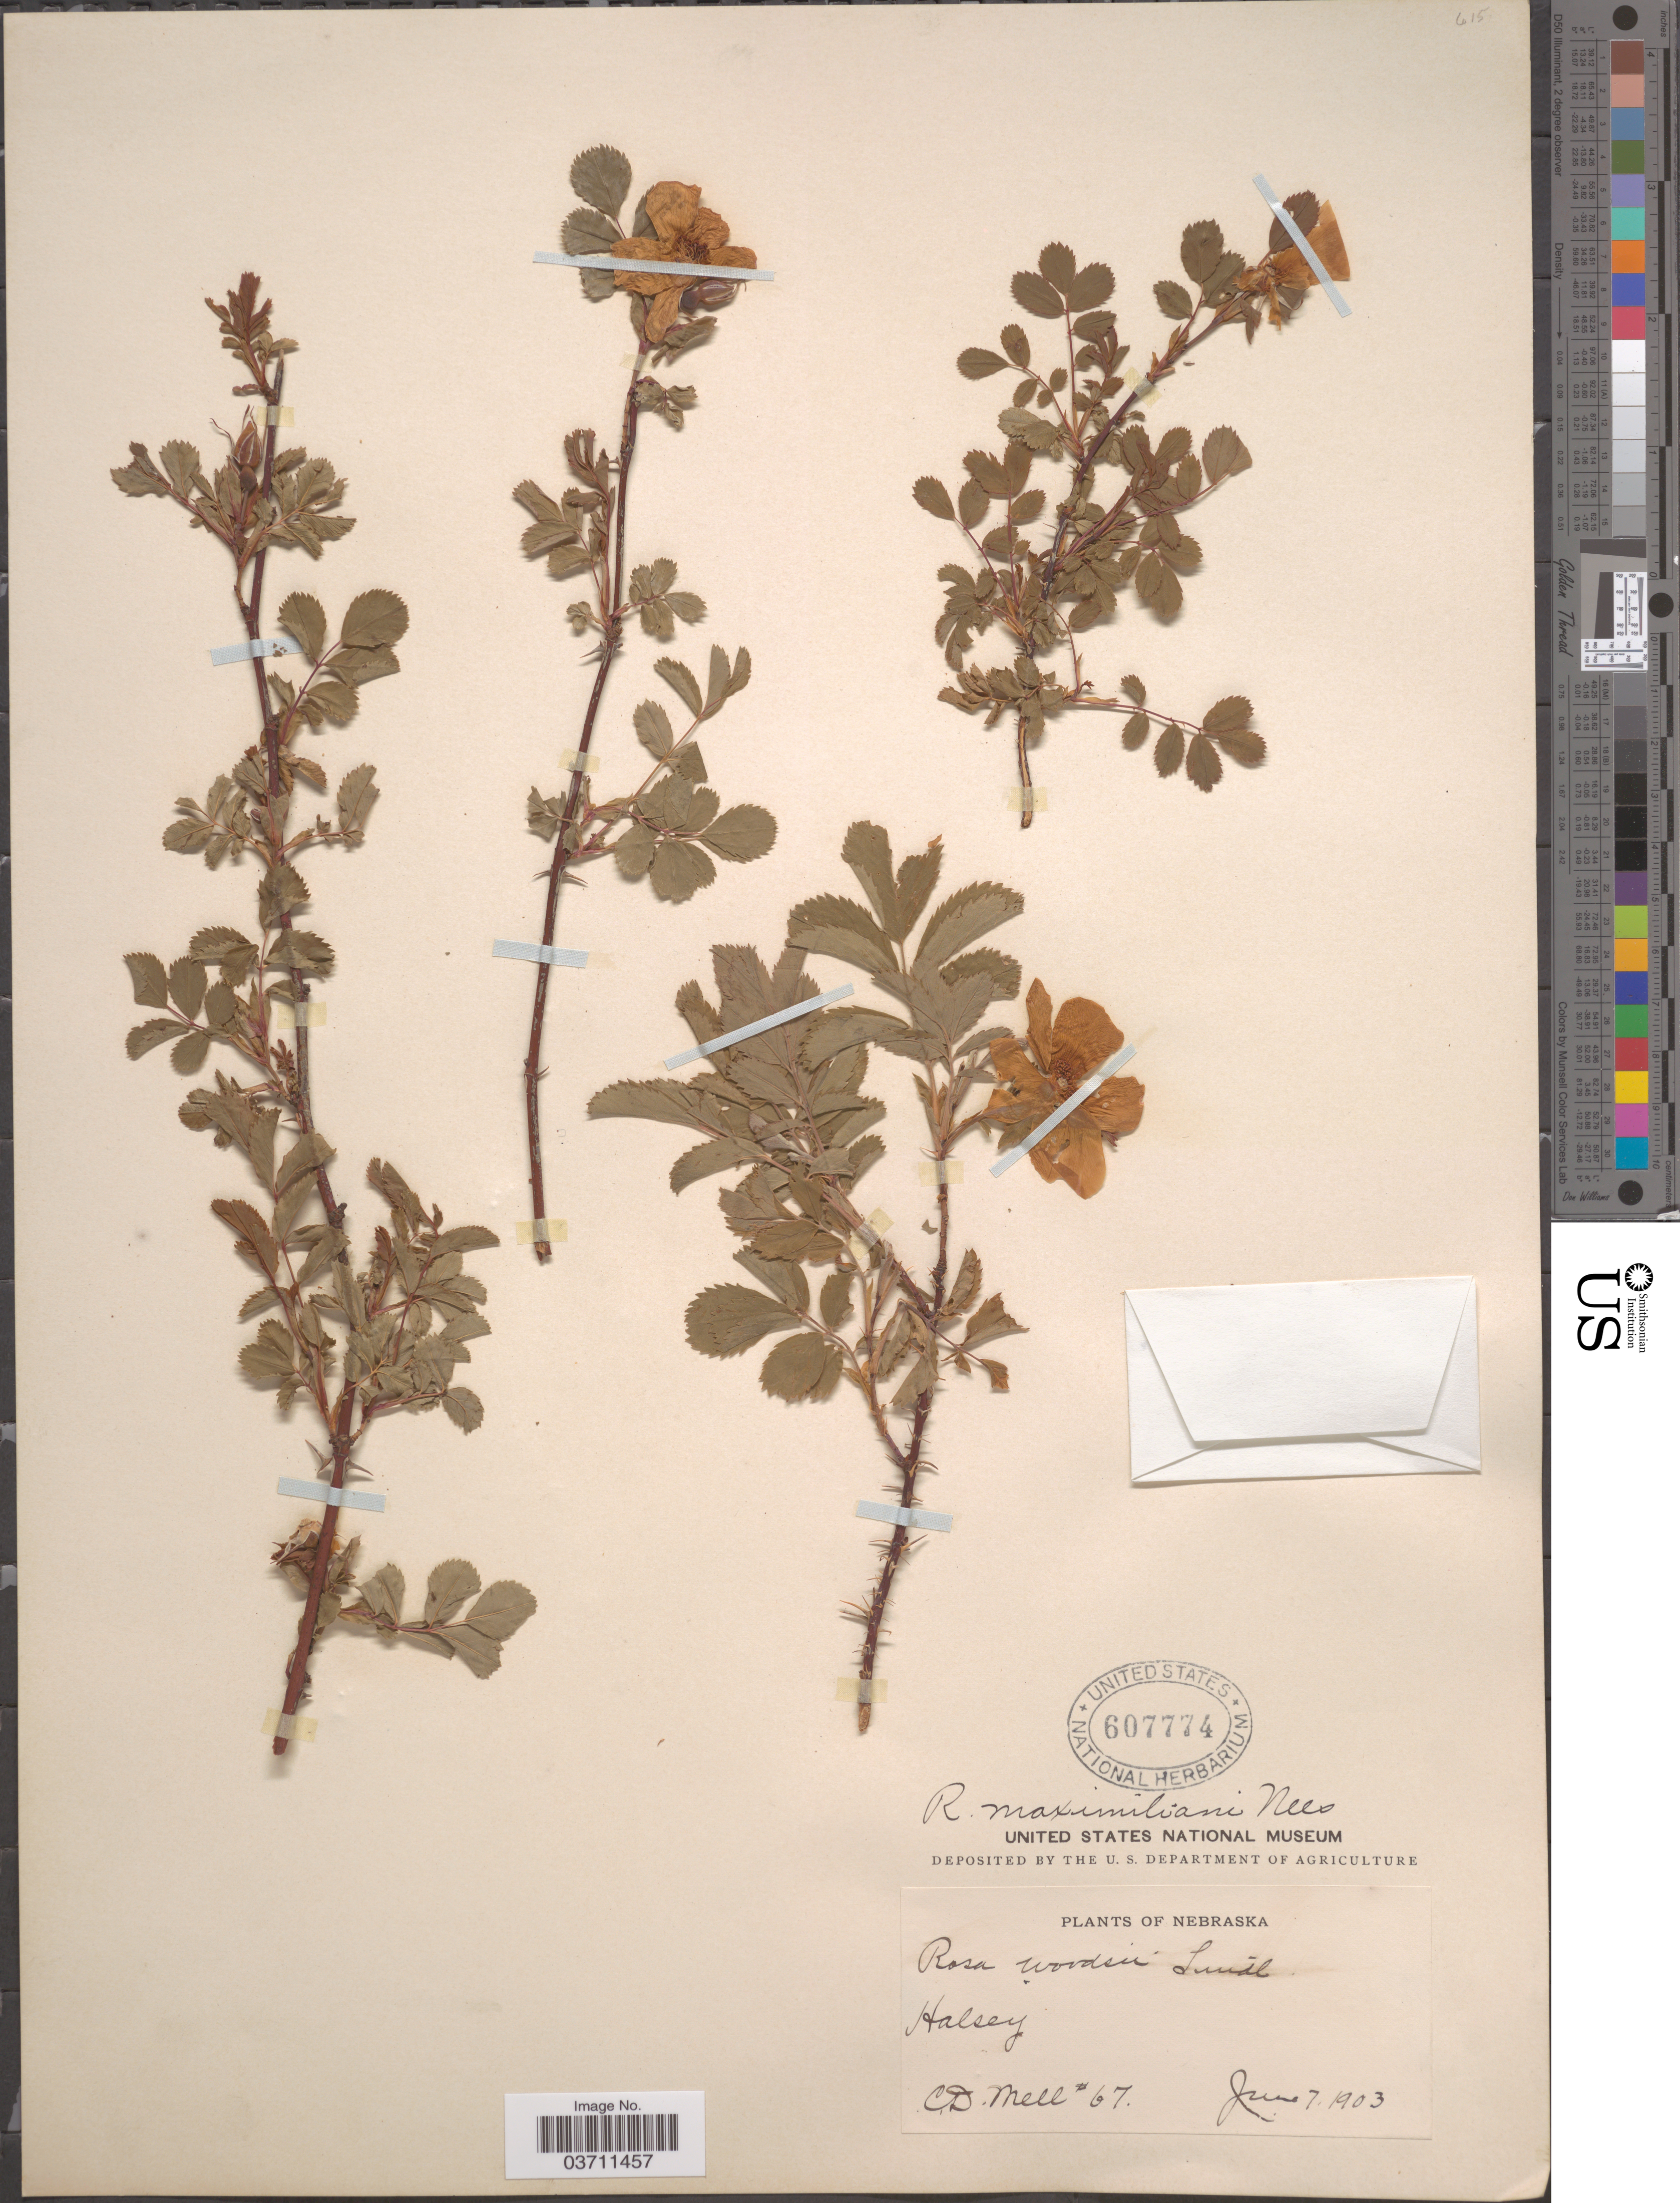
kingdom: Plantae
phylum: Tracheophyta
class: Magnoliopsida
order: Rosales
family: Rosaceae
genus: Rosa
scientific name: Rosa maximiliani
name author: Nees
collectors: C. D. Mell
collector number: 67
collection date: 1903-06-07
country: United States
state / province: Nebraska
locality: Halsey.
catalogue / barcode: US 607774